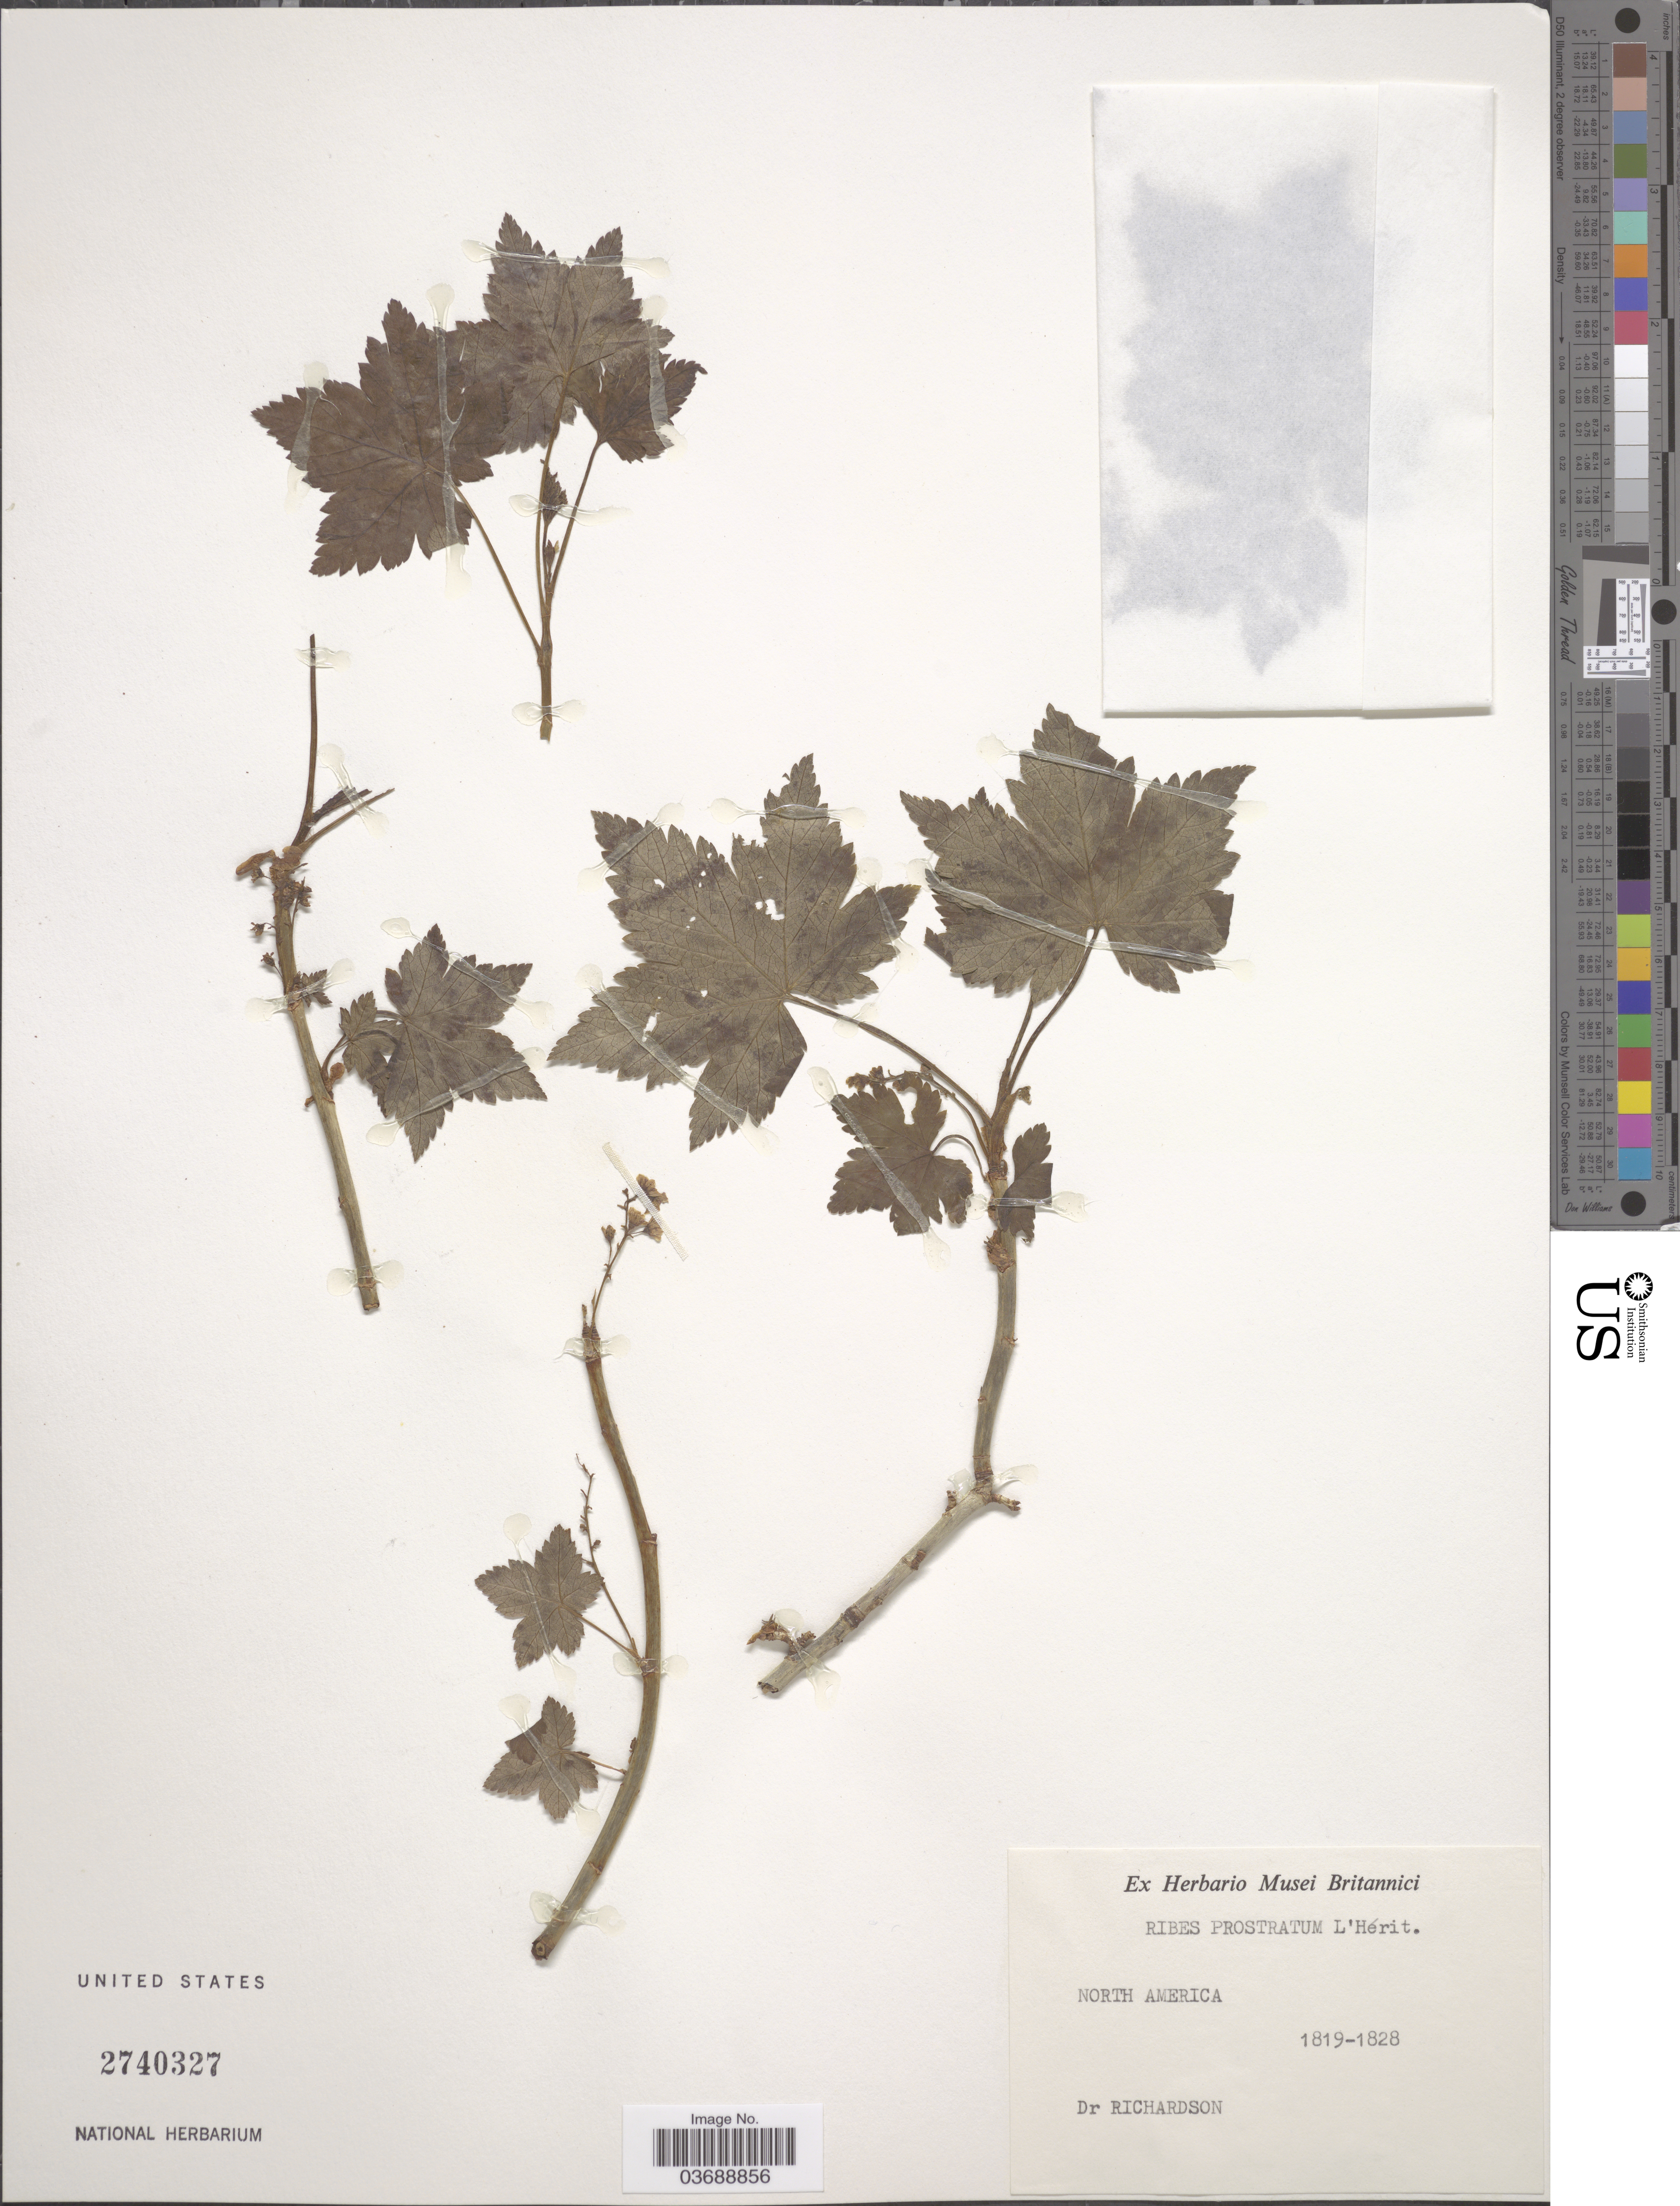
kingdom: Plantae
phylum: Tracheophyta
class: Magnoliopsida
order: Saxifragales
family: Grossulariaceae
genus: Ribes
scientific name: Ribes prostratum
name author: L'Hér.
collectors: -- Richardson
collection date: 1819/1828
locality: North America.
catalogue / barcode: US 2740327